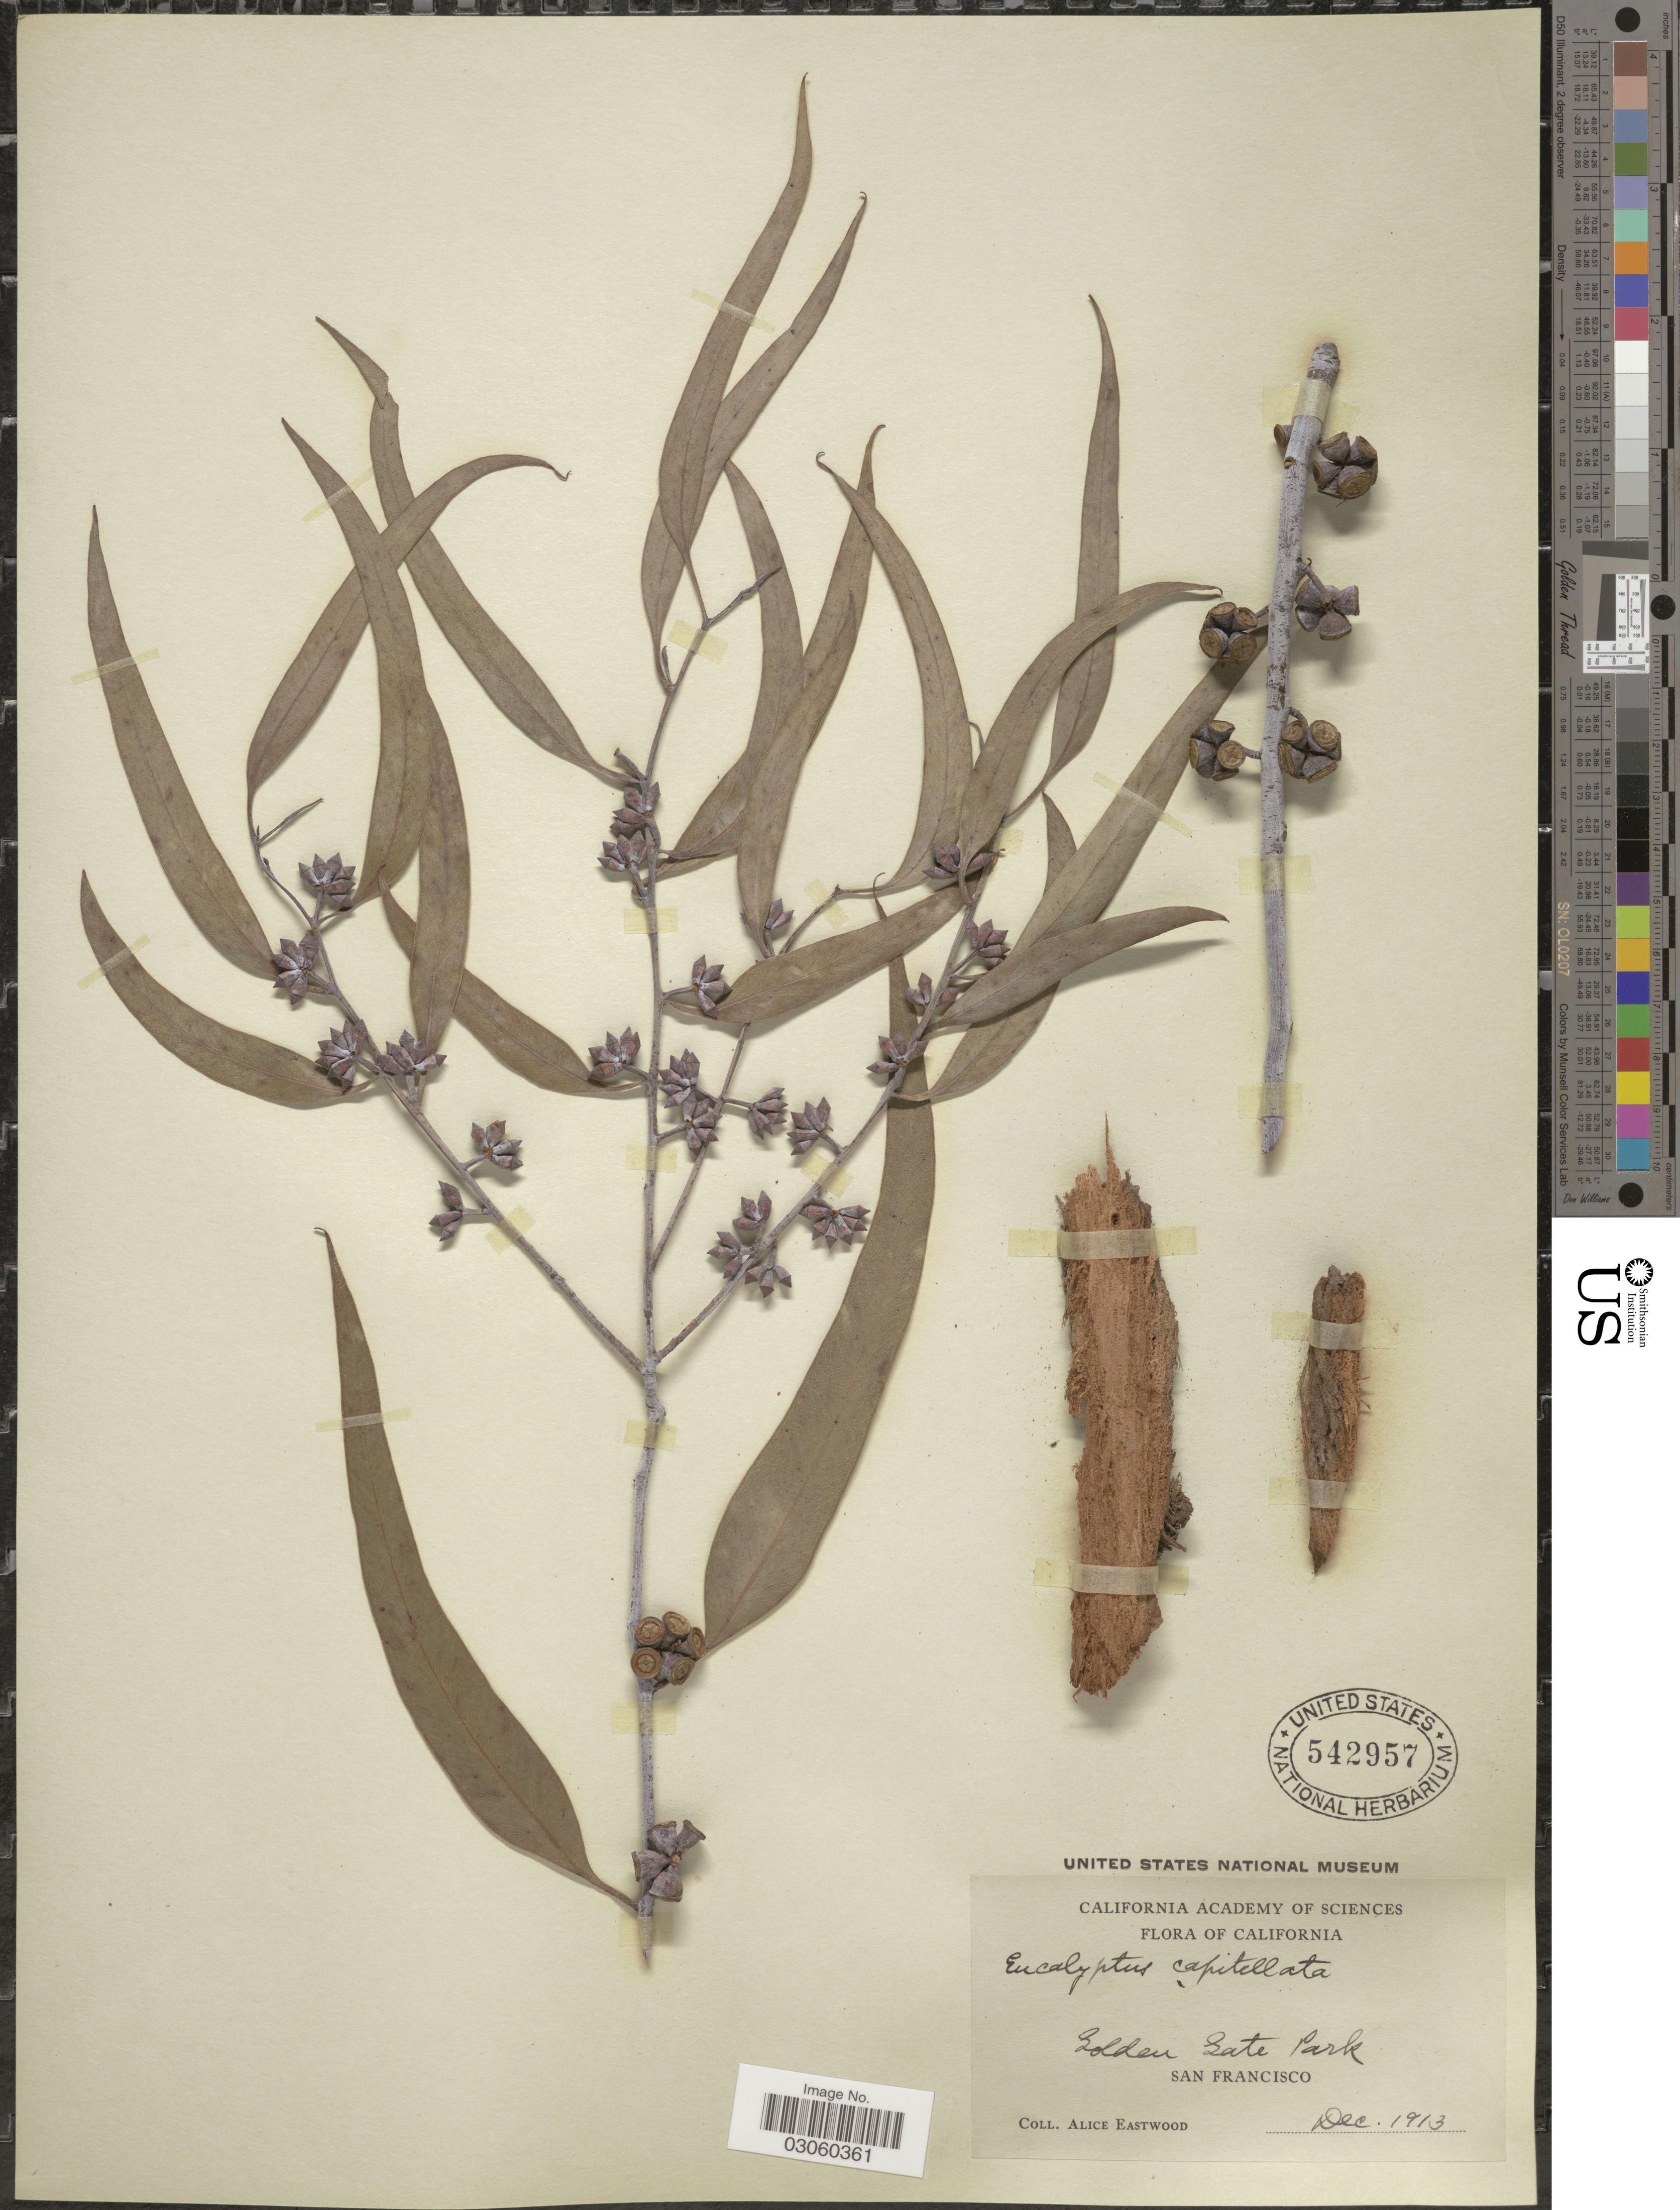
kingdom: Plantae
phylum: Tracheophyta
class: Magnoliopsida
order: Myrtales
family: Myrtaceae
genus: Eucalyptus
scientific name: Eucalyptus capitellata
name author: Sm.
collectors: A. Eastwood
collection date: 1913-12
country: United States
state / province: California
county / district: San Francisco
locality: Golden Gate Park. San Francisco.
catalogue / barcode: US 542957